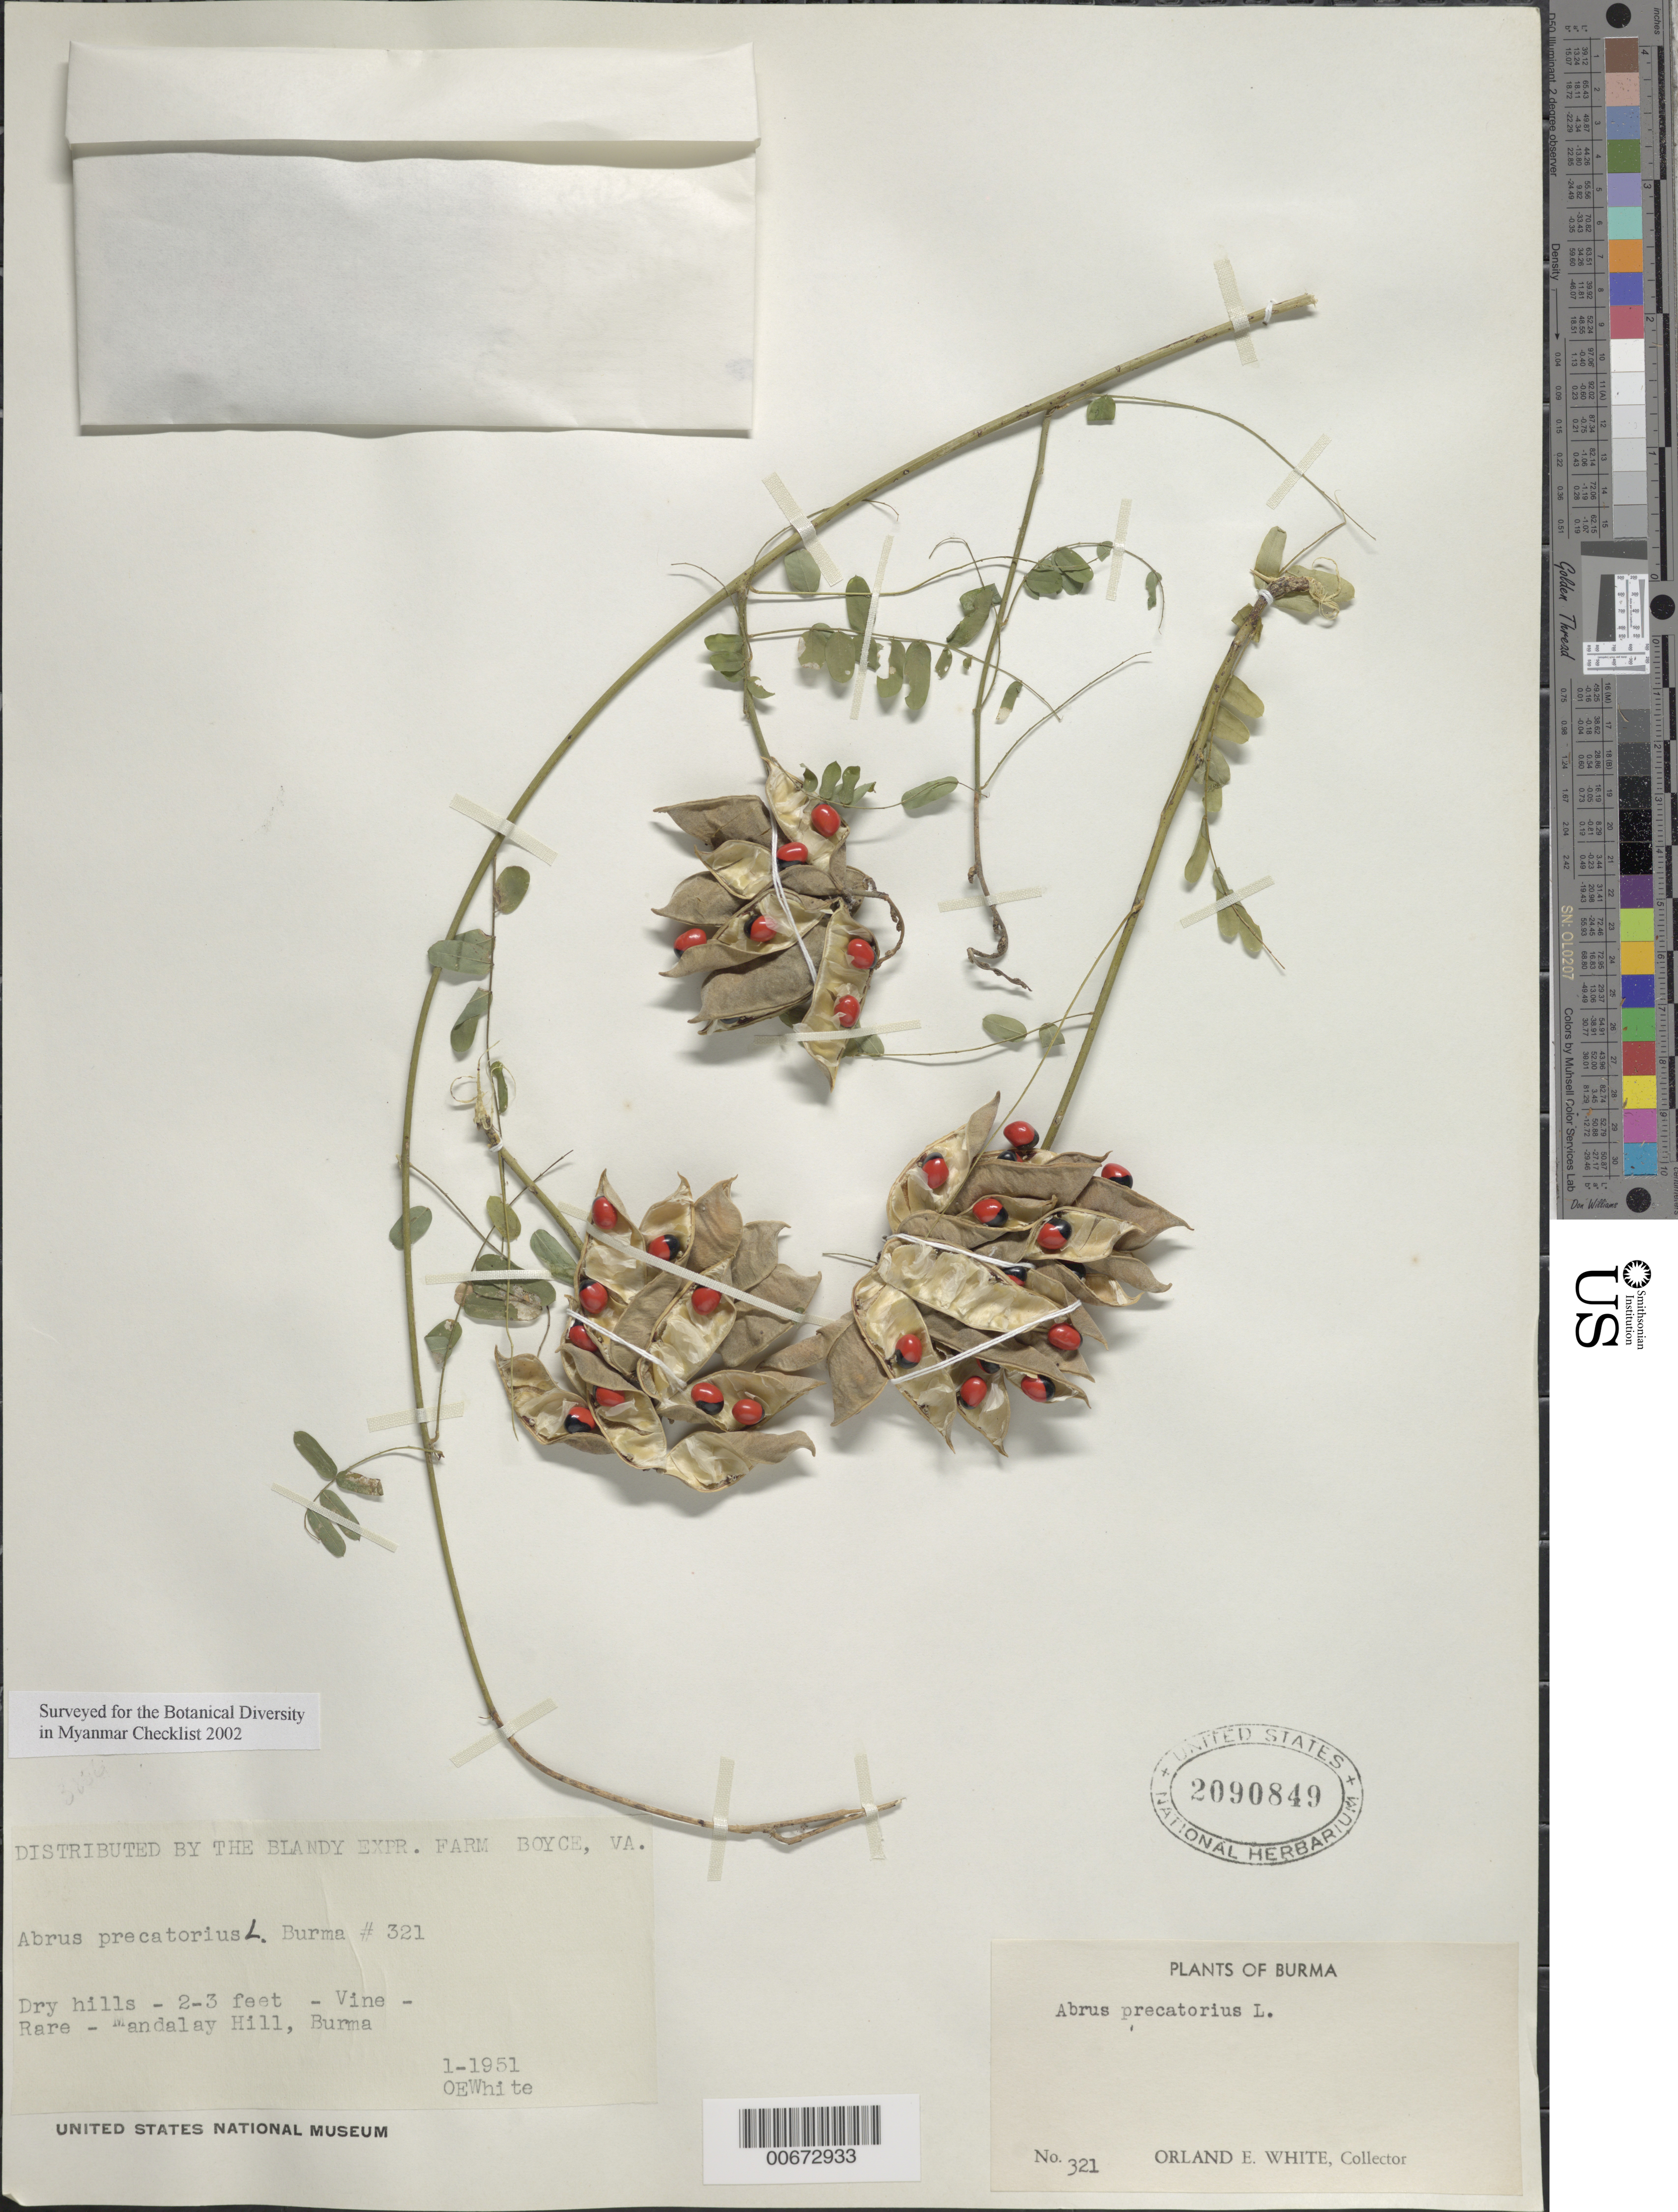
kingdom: Plantae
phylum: Tracheophyta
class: Magnoliopsida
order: Fabales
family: Fabaceae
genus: Abrus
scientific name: Abrus precatorius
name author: L.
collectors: O. E. White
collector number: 321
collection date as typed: Jan 1951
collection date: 1951-01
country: Myanmar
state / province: Mandalay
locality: Mandalay Hill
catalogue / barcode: US 2090849